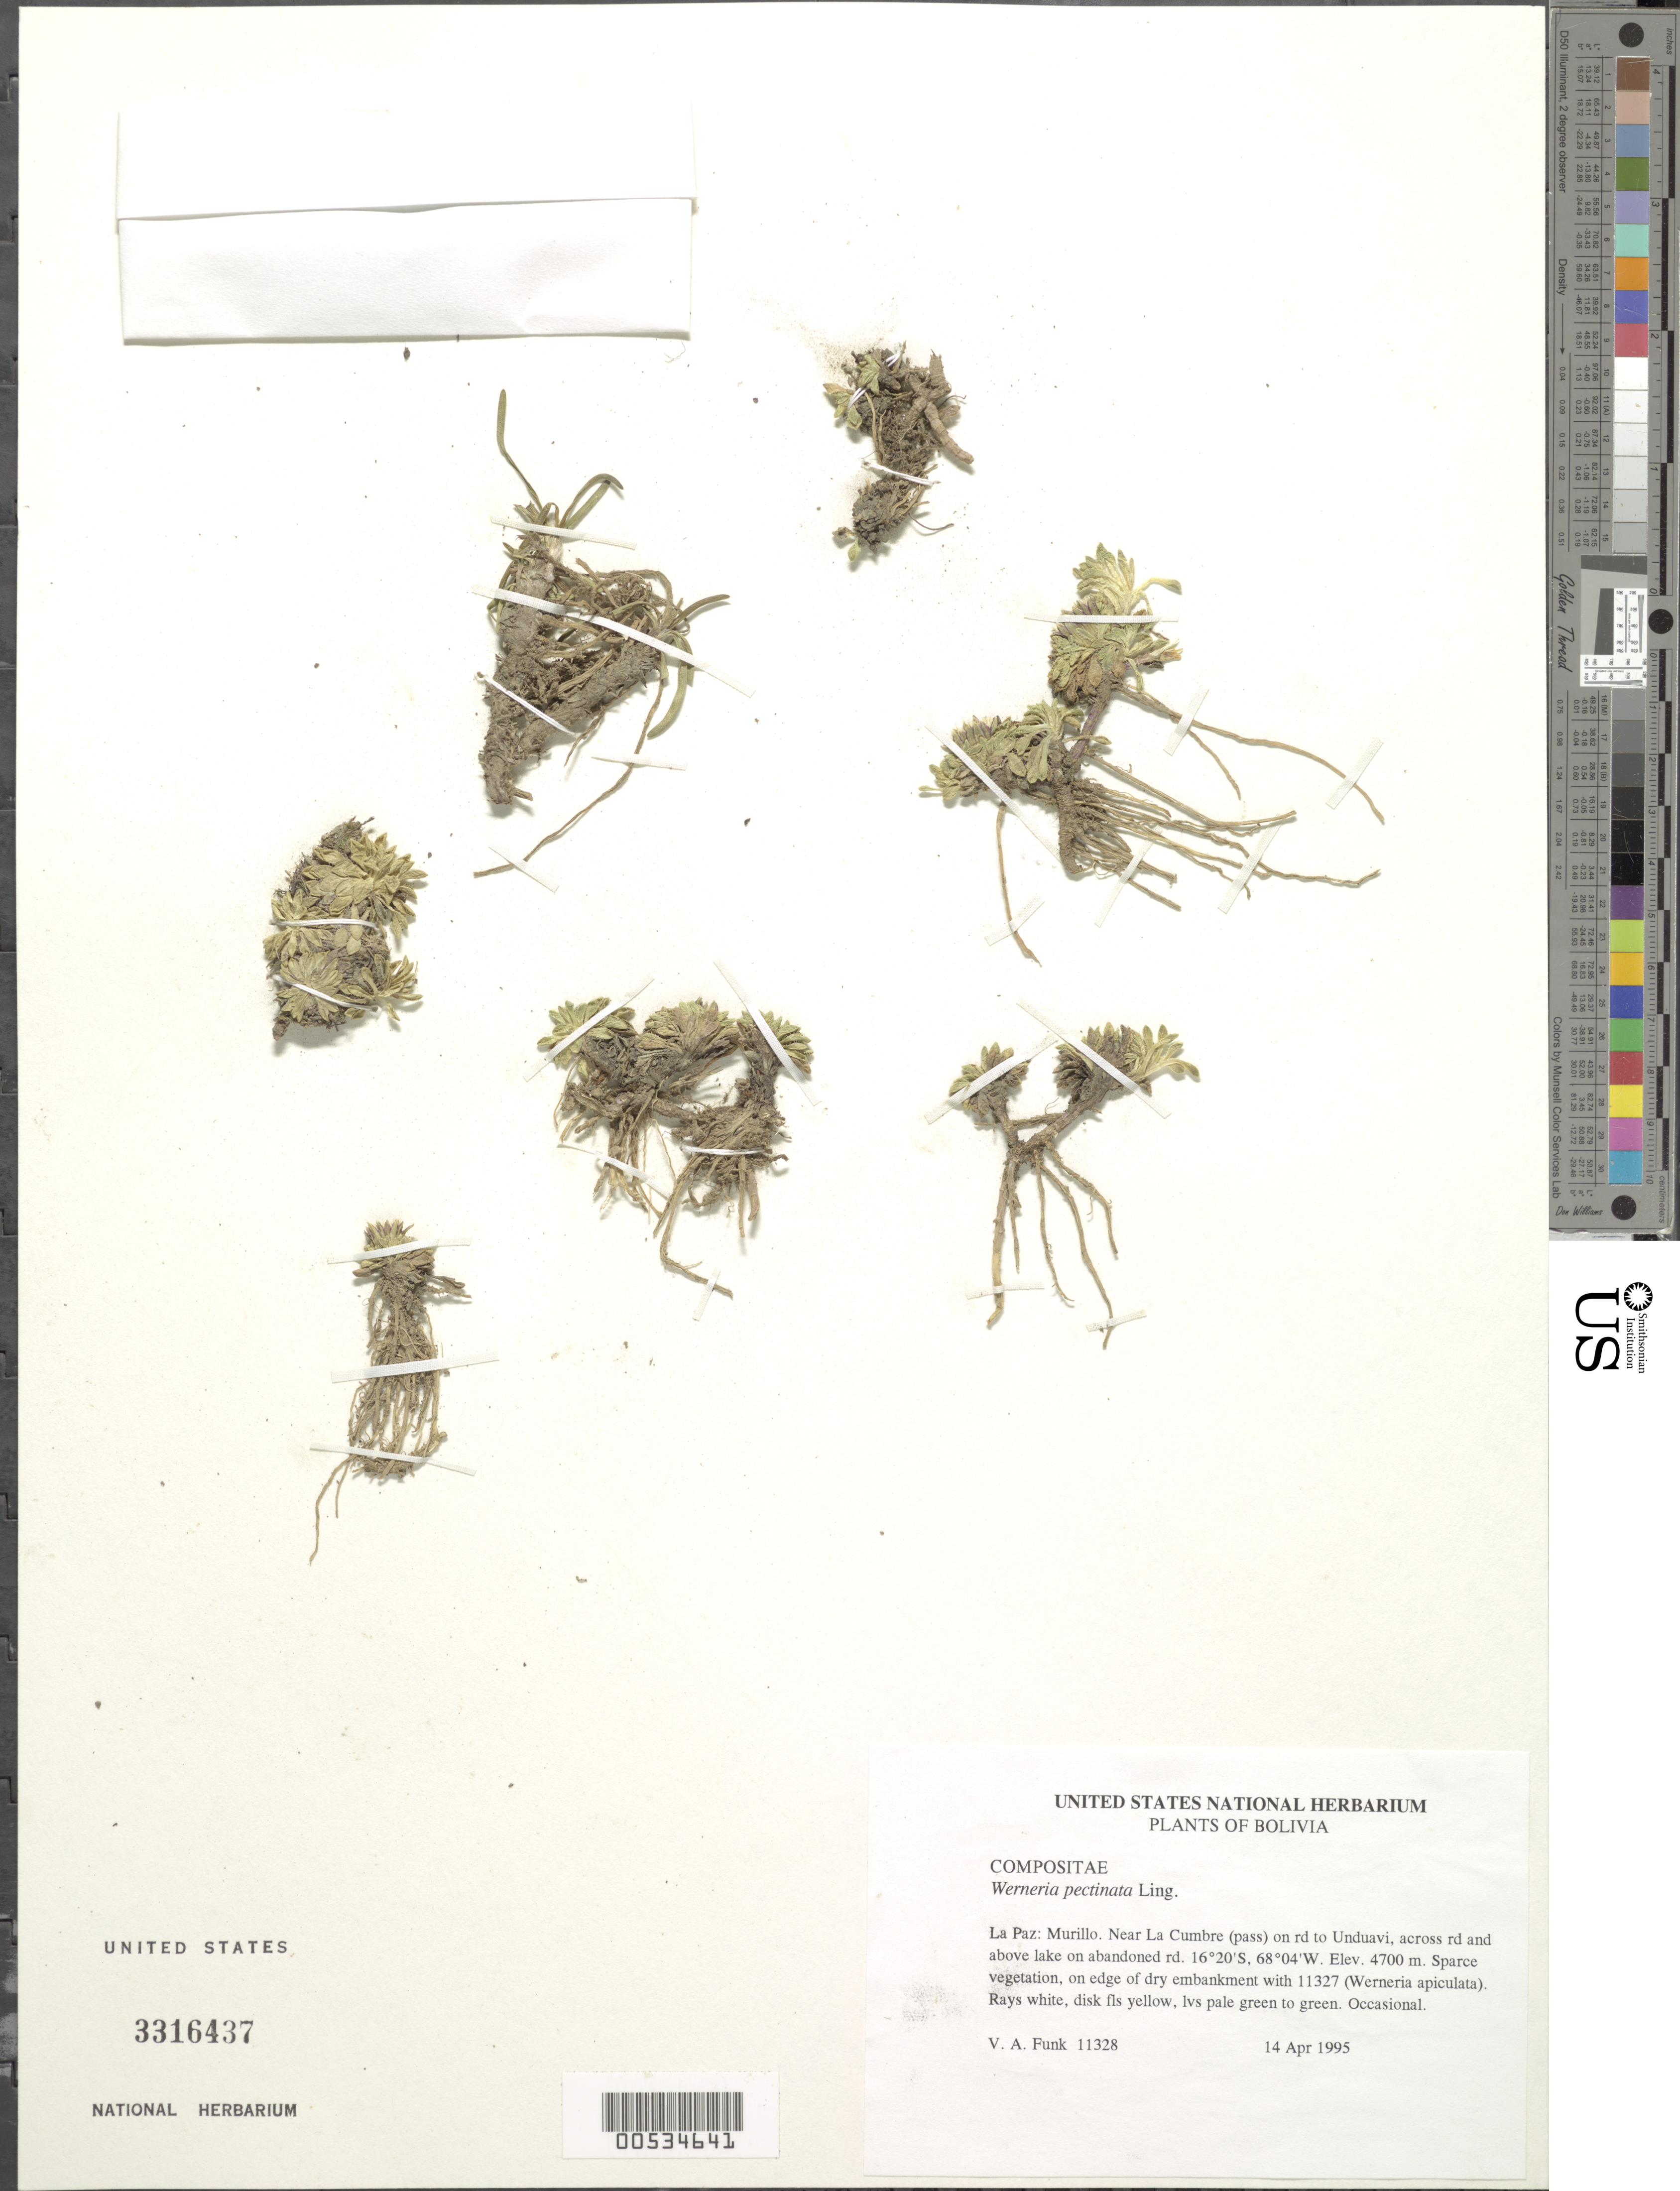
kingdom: Plantae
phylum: Tracheophyta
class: Magnoliopsida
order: Asterales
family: Asteraceae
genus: Werneria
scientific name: Werneria pectinata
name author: Lingelsh.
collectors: V. Funk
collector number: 11328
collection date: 1995-04-14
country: Bolivia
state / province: La Paz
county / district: Murillo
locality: La Cumbre (pass) on rd to Unduavi, across rd and above lake on abandoned road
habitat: Sparse vegetation, on edge of dry embankment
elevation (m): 4700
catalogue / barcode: US 3316441